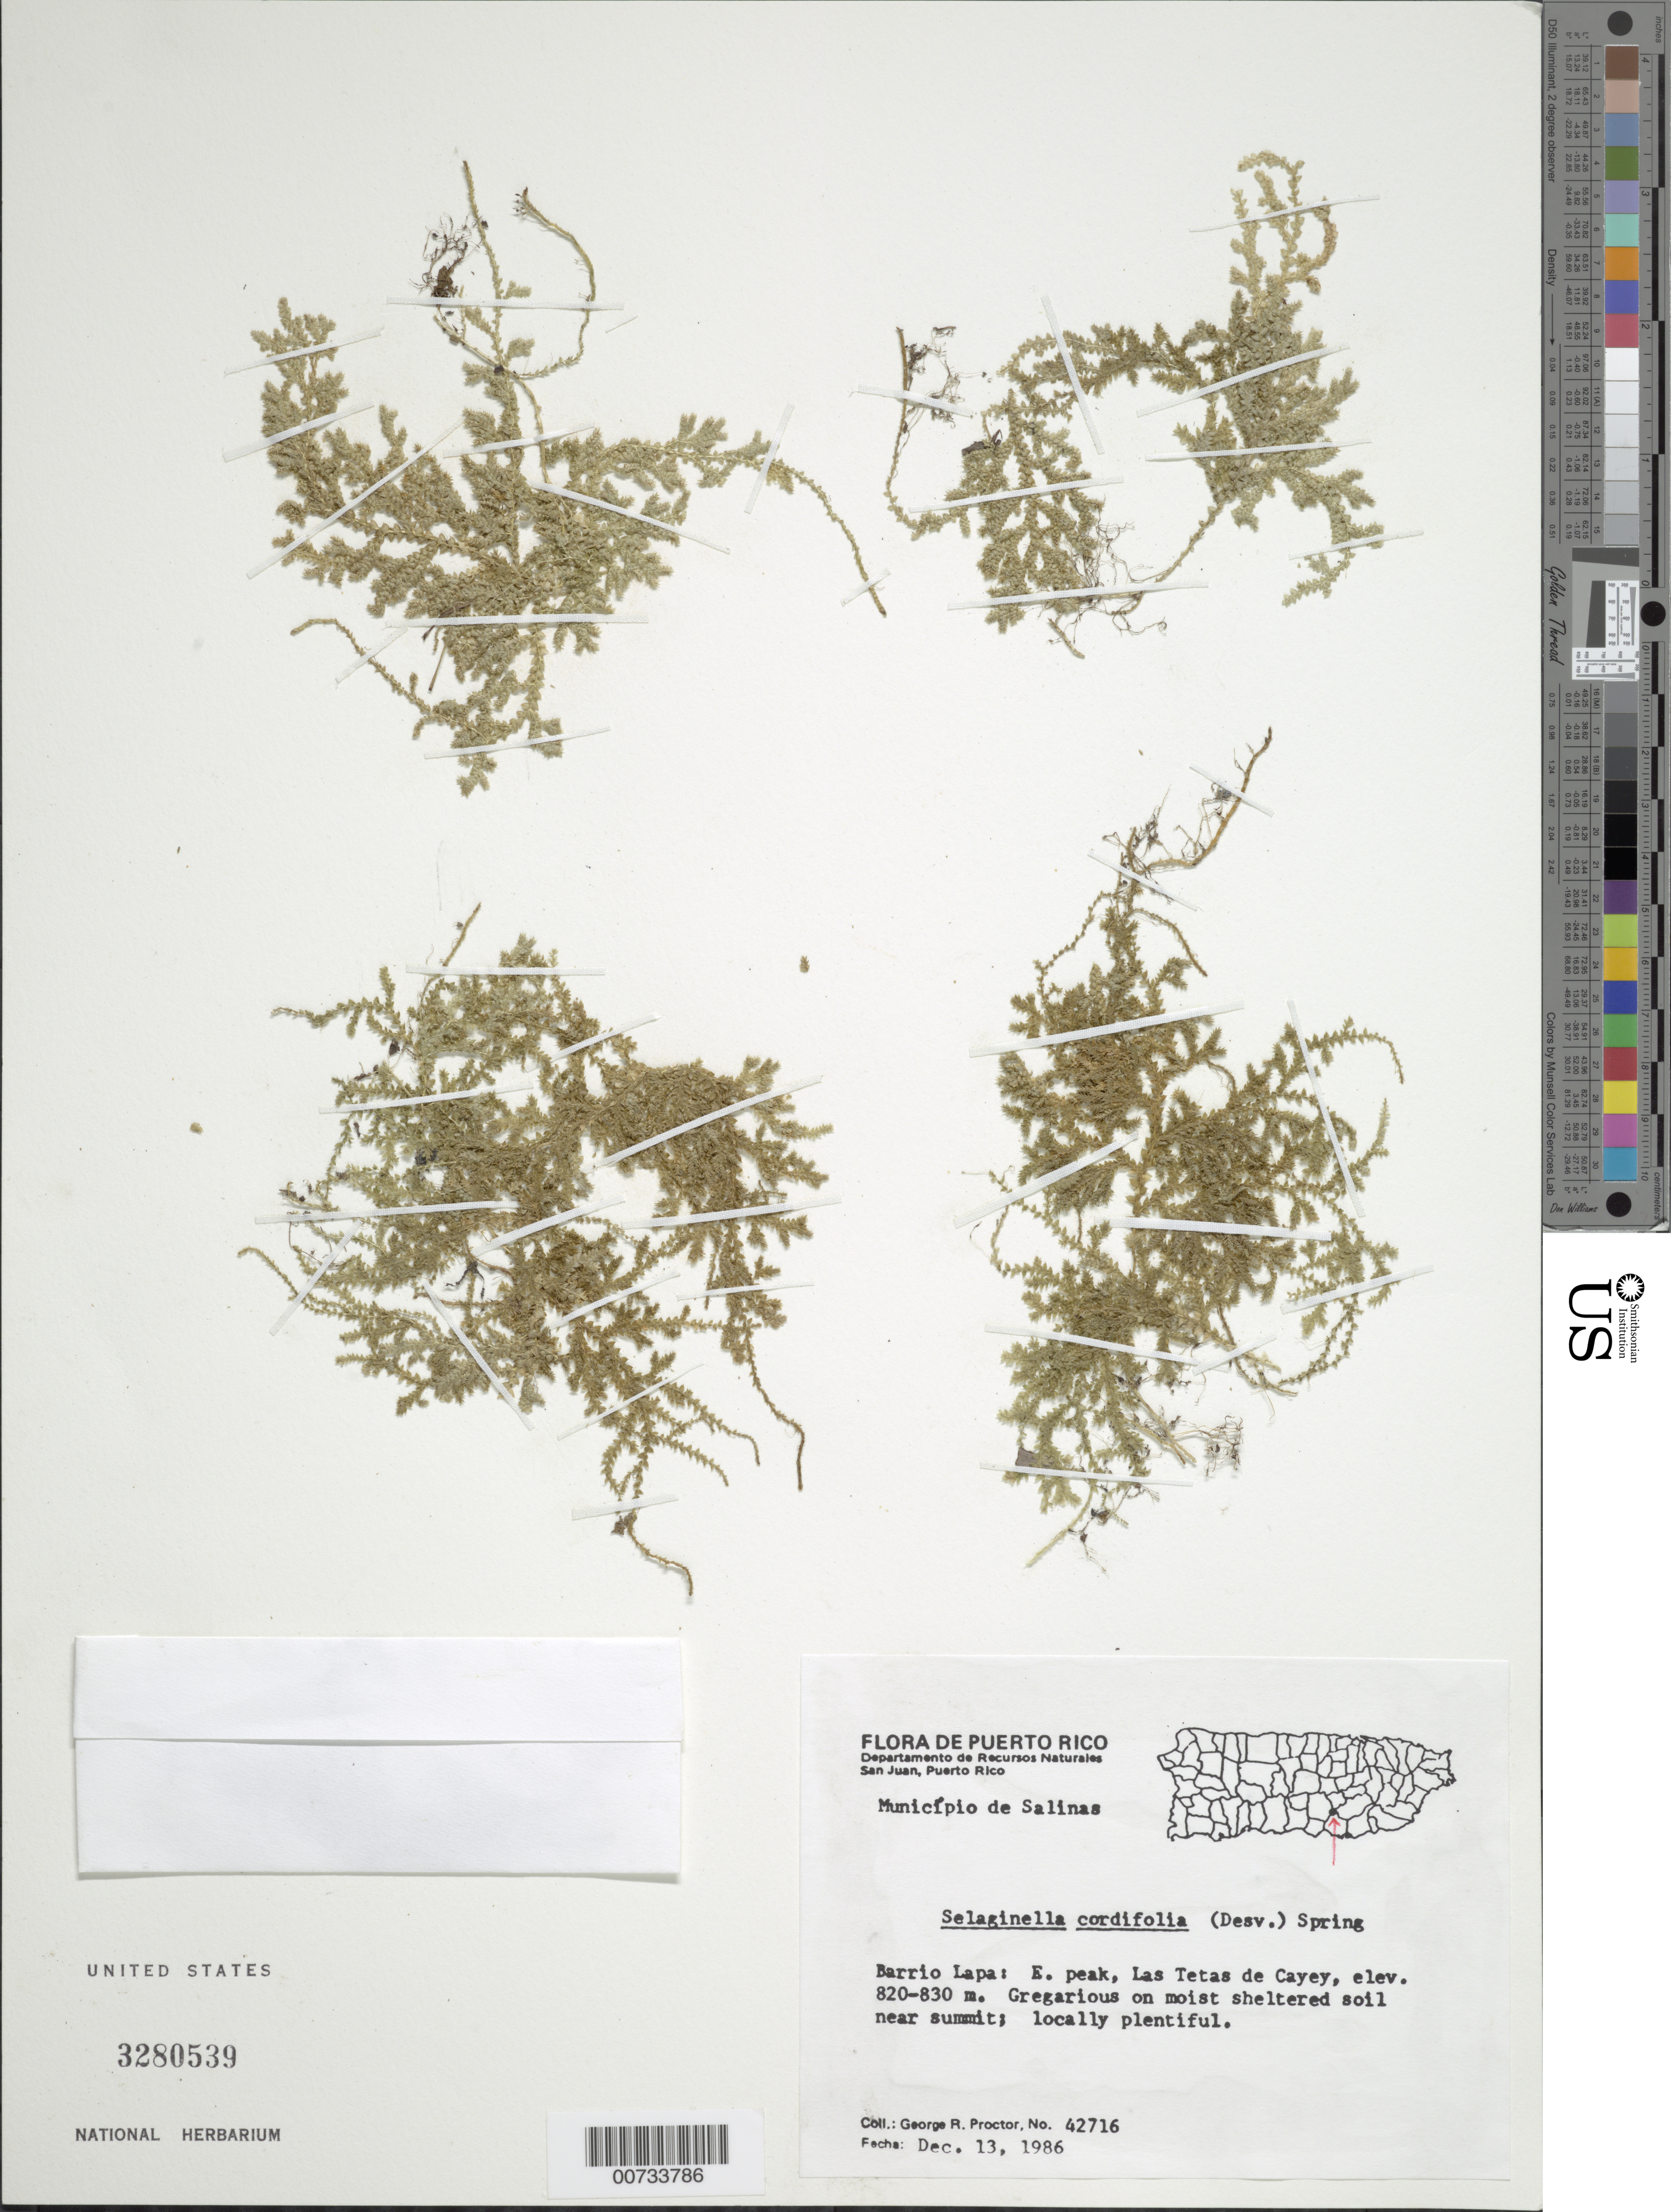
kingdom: Plantae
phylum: Tracheophyta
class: Lycopodiopsida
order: Selaginellales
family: Selaginellaceae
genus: Selaginella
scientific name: Selaginella cordifolia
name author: (Desv. ex Poir.) Spring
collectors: G. R. Proctor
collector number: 42716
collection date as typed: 13 Dec 1986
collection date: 1986-12-13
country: Puerto Rico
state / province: Salinas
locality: Mun. Salinas: Barrio Lapa, E peak, Las Tetas de Cayey.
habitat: Moist sheltered soil near summit.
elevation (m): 820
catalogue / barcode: US 3280539